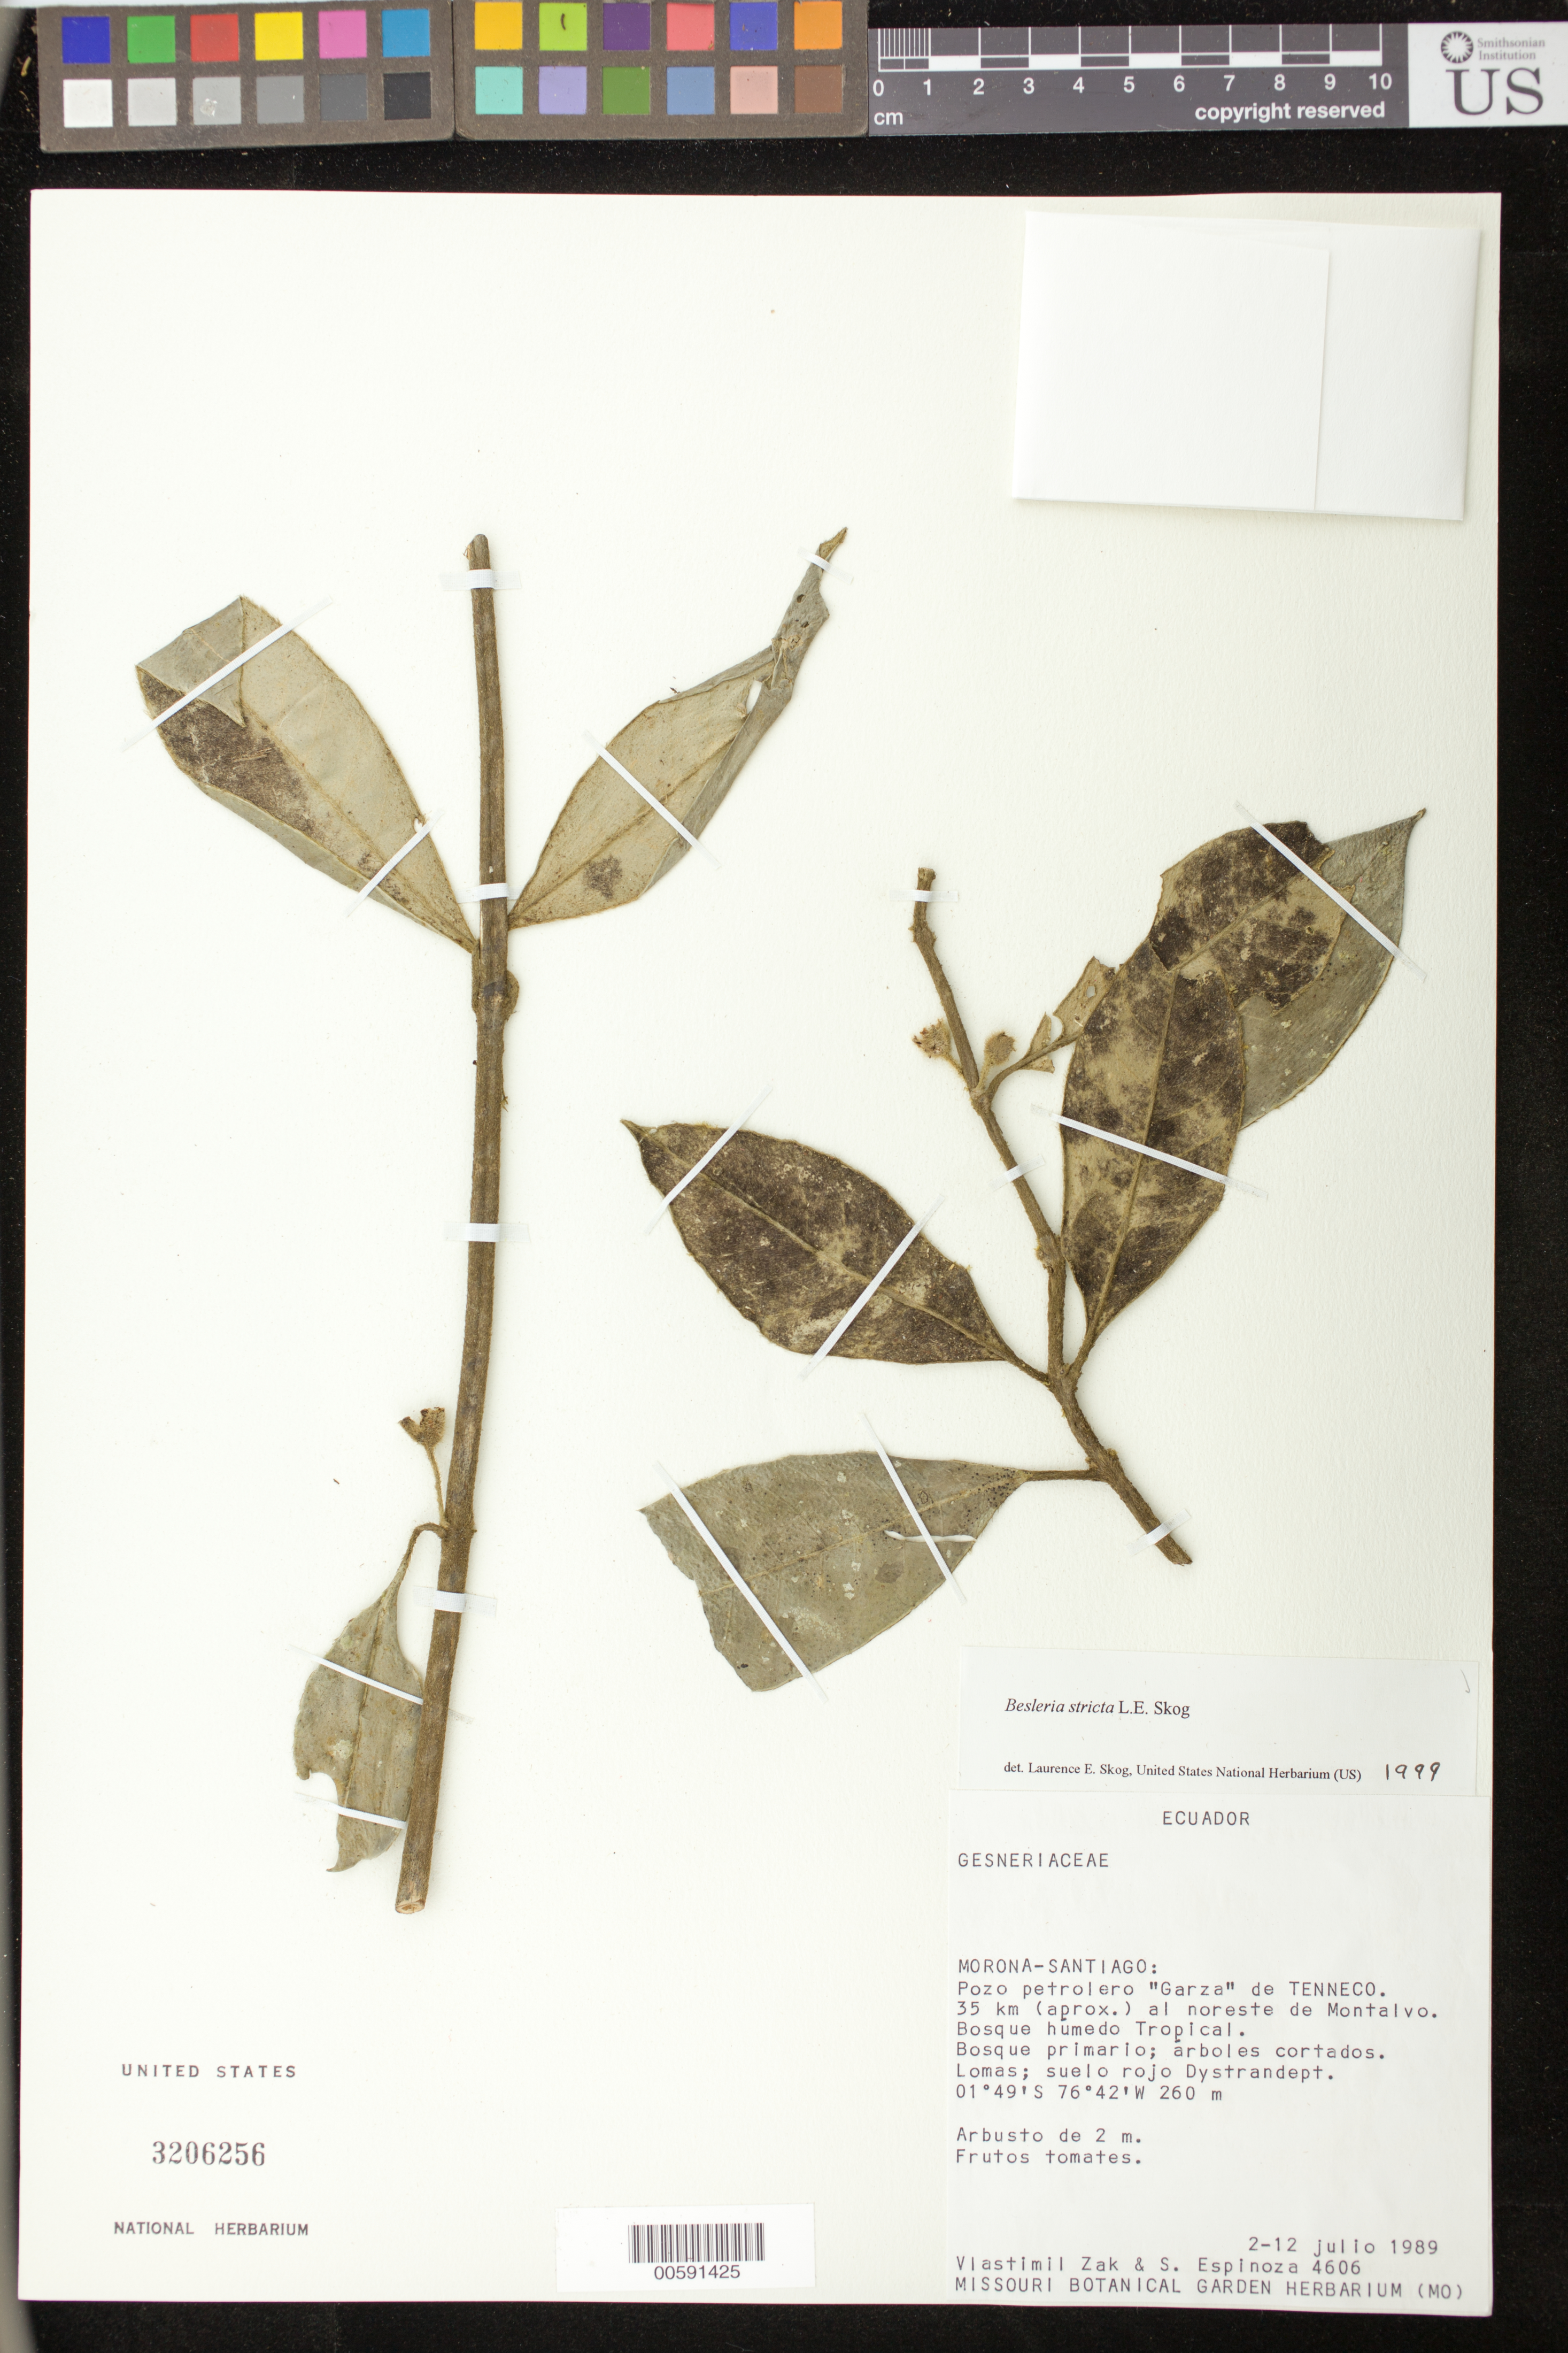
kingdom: Plantae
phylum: Tracheophyta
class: Magnoliopsida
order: Lamiales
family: Gesneriaceae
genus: Besleria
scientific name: Besleria stricta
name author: L.E. Skog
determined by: Skog, Laurence E.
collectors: V. Zak & S. Espinoza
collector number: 4606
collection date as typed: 2-12 Jul 1989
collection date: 1989-07-02/1989-07-12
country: Ecuador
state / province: Morona-Santiago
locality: Pozo petrolero "Garza" de TENNECO; 35 km (aprox.) al noreste de Montalvo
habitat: Bosque húmedo tropical; bosque primario; árboles cortados; lomas; suelo rojo Dystrandept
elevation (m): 260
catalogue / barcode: US 3206256